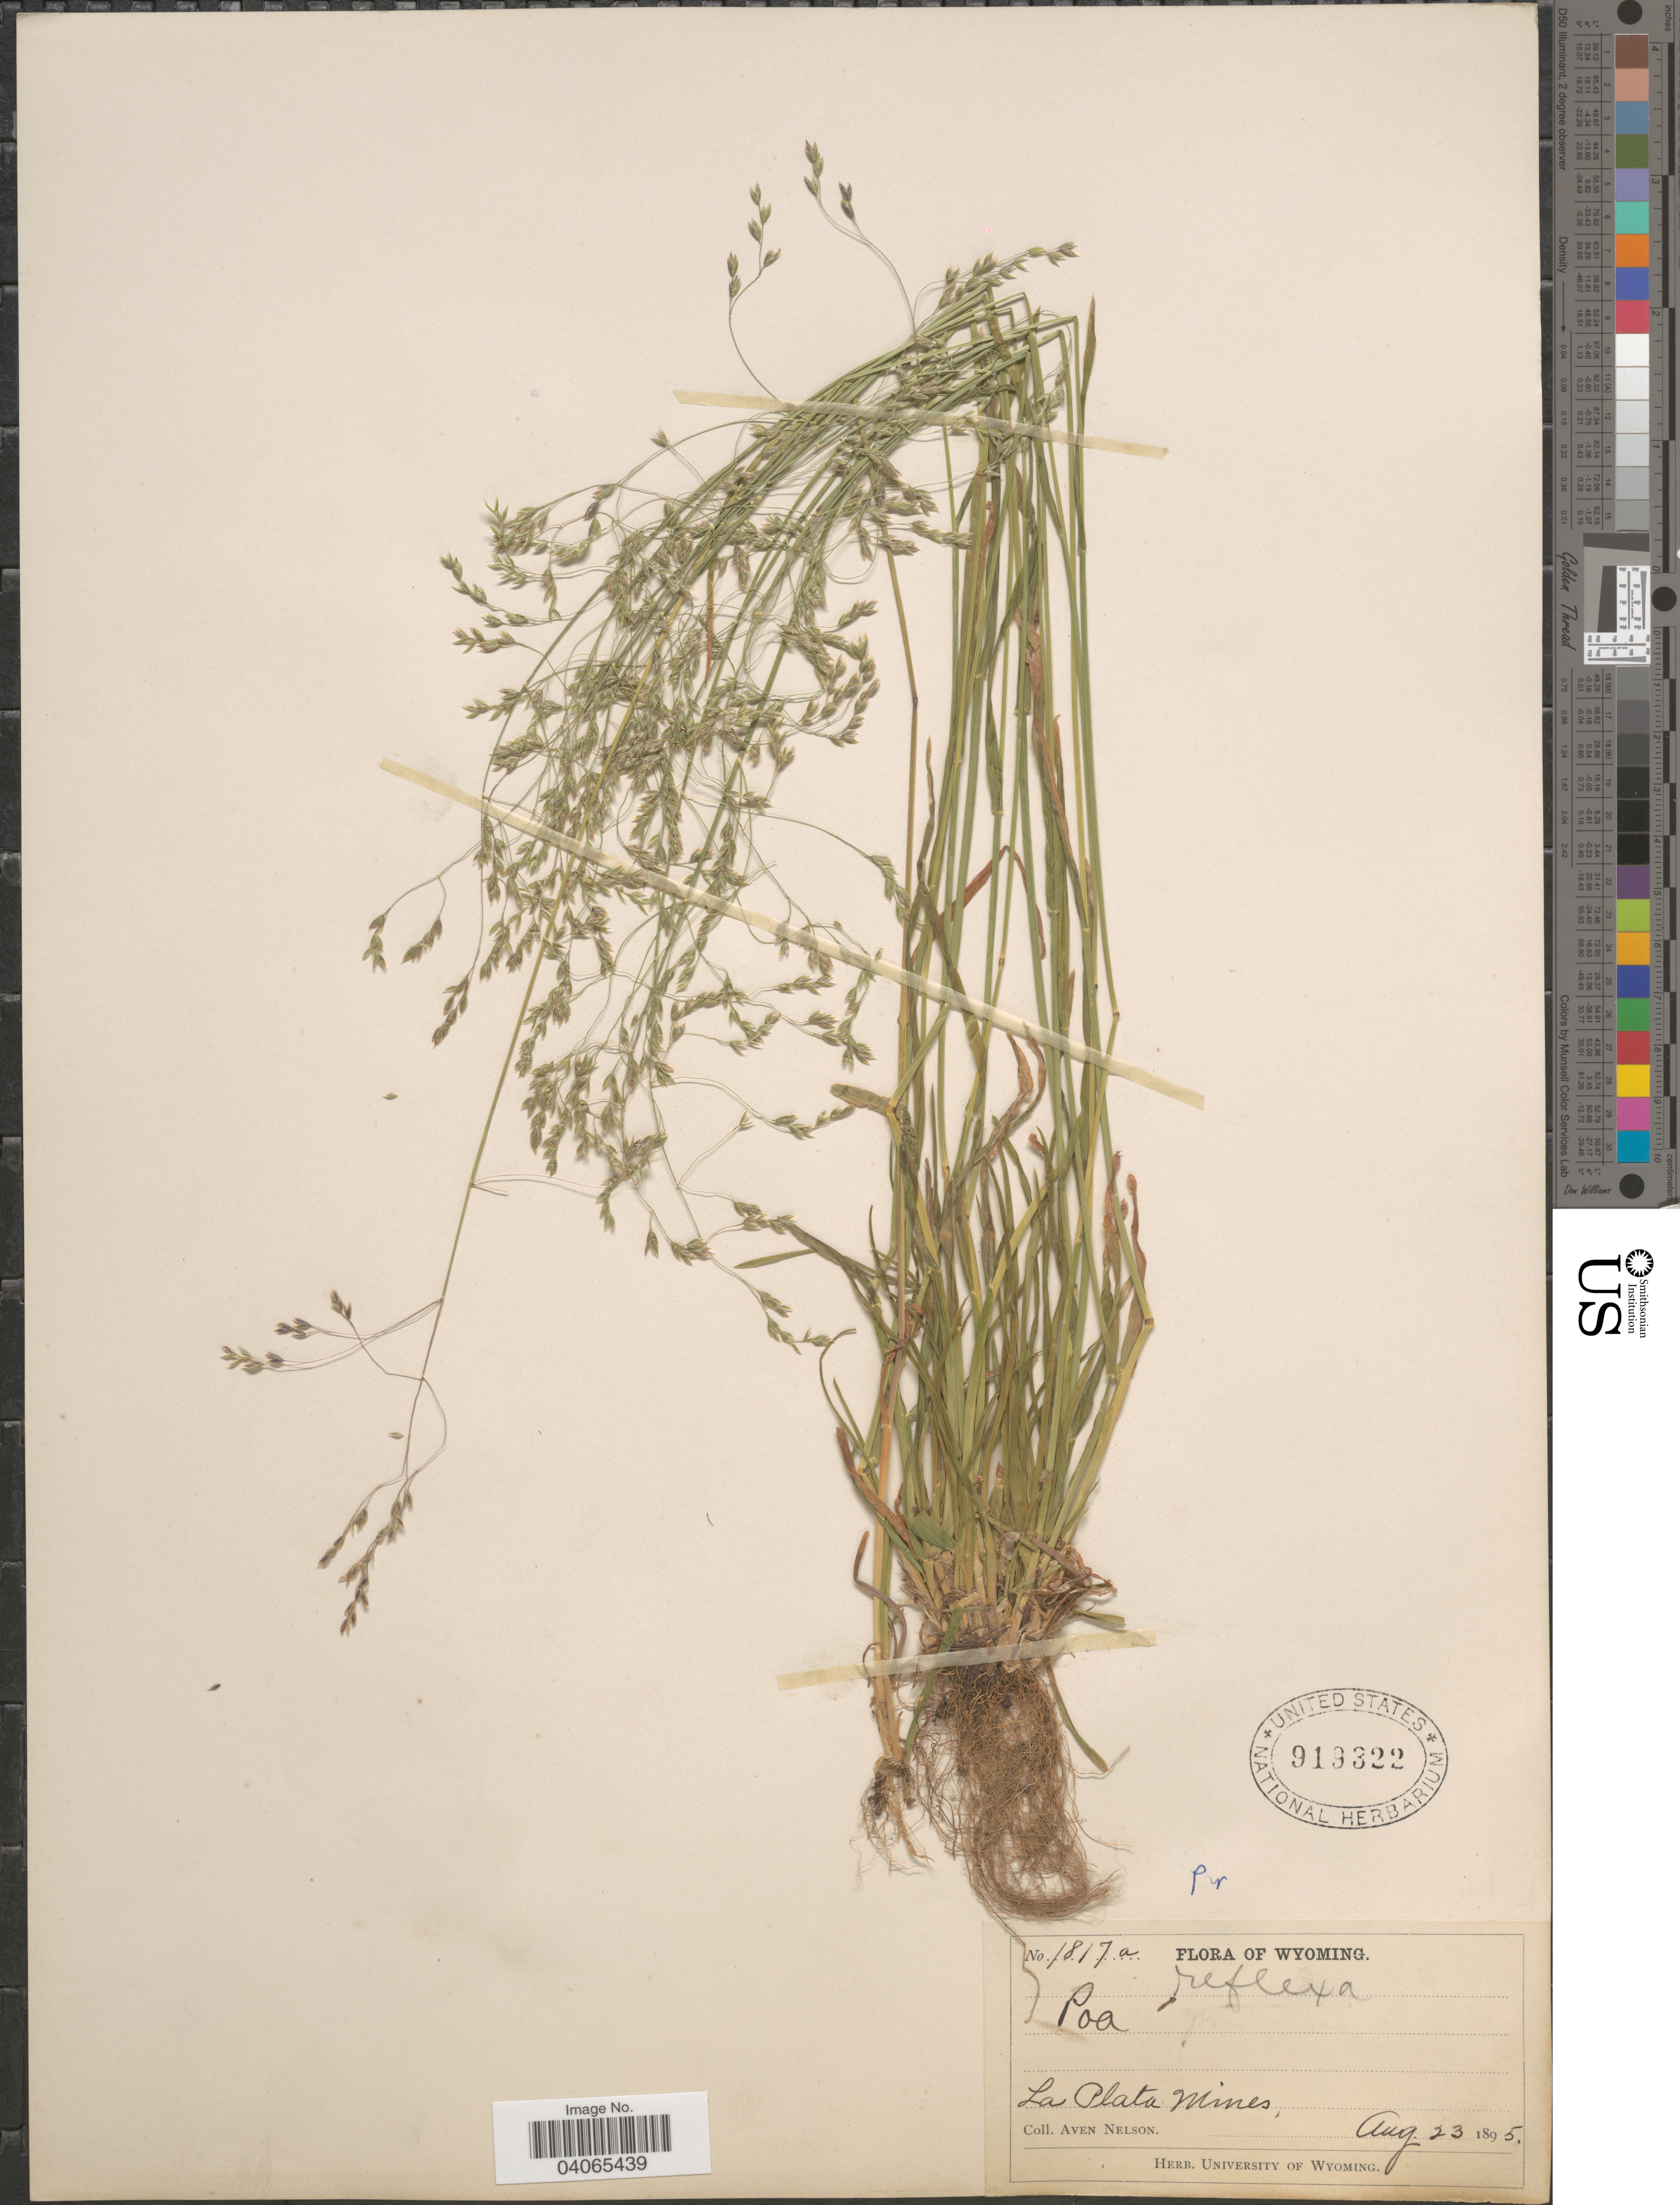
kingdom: Plantae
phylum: Tracheophyta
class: Liliopsida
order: Poales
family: Poaceae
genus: Poa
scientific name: Poa reflexa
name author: Vasey & Scribn.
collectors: A. Nelson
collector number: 1817a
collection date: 1895-08-23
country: United States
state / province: Wyoming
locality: La Plata Mines.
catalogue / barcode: US 919322